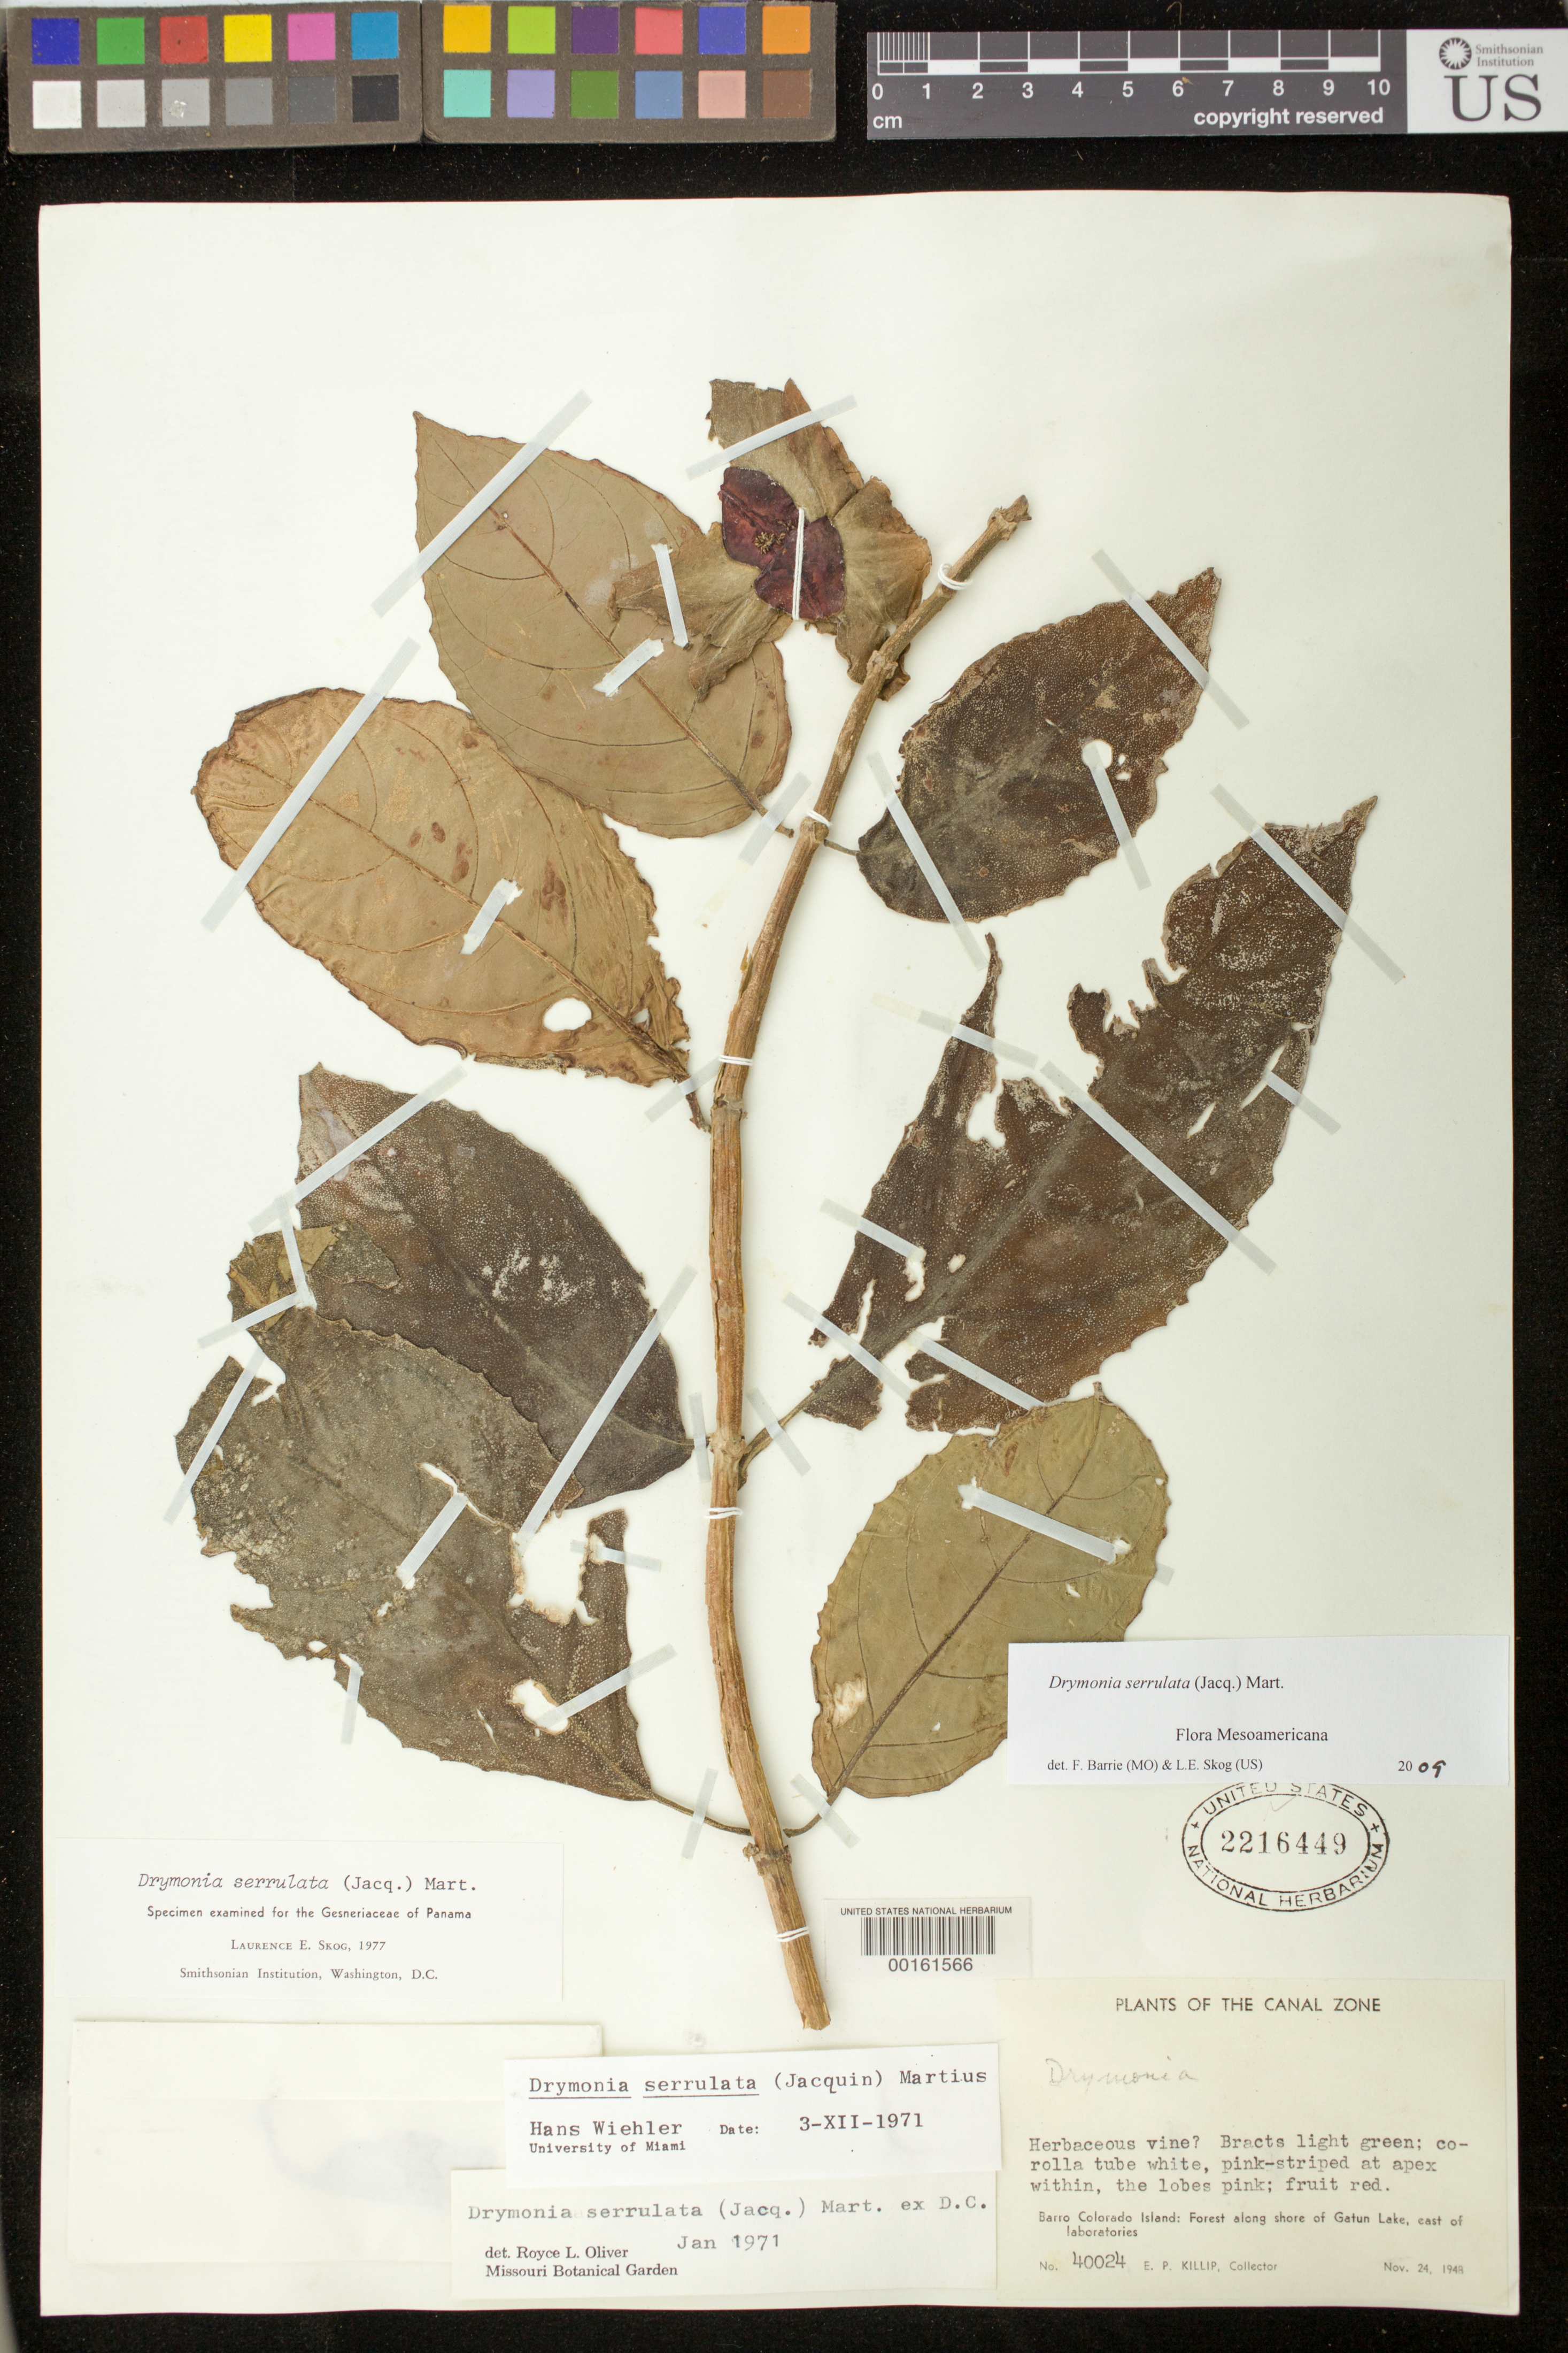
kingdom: Plantae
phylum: Tracheophyta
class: Magnoliopsida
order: Lamiales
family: Gesneriaceae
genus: Drymonia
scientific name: Drymonia serrulata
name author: (Jacq.) Mart.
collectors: E. P. Killip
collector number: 40024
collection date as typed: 24 Nov 1948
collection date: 1948-11-24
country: Panama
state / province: Panamá Oeste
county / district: Canal Zone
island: Barro Colorado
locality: Barro Colorado Island, along shore of Gatun Lake, E of laboratories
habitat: Forest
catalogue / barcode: US 2216449